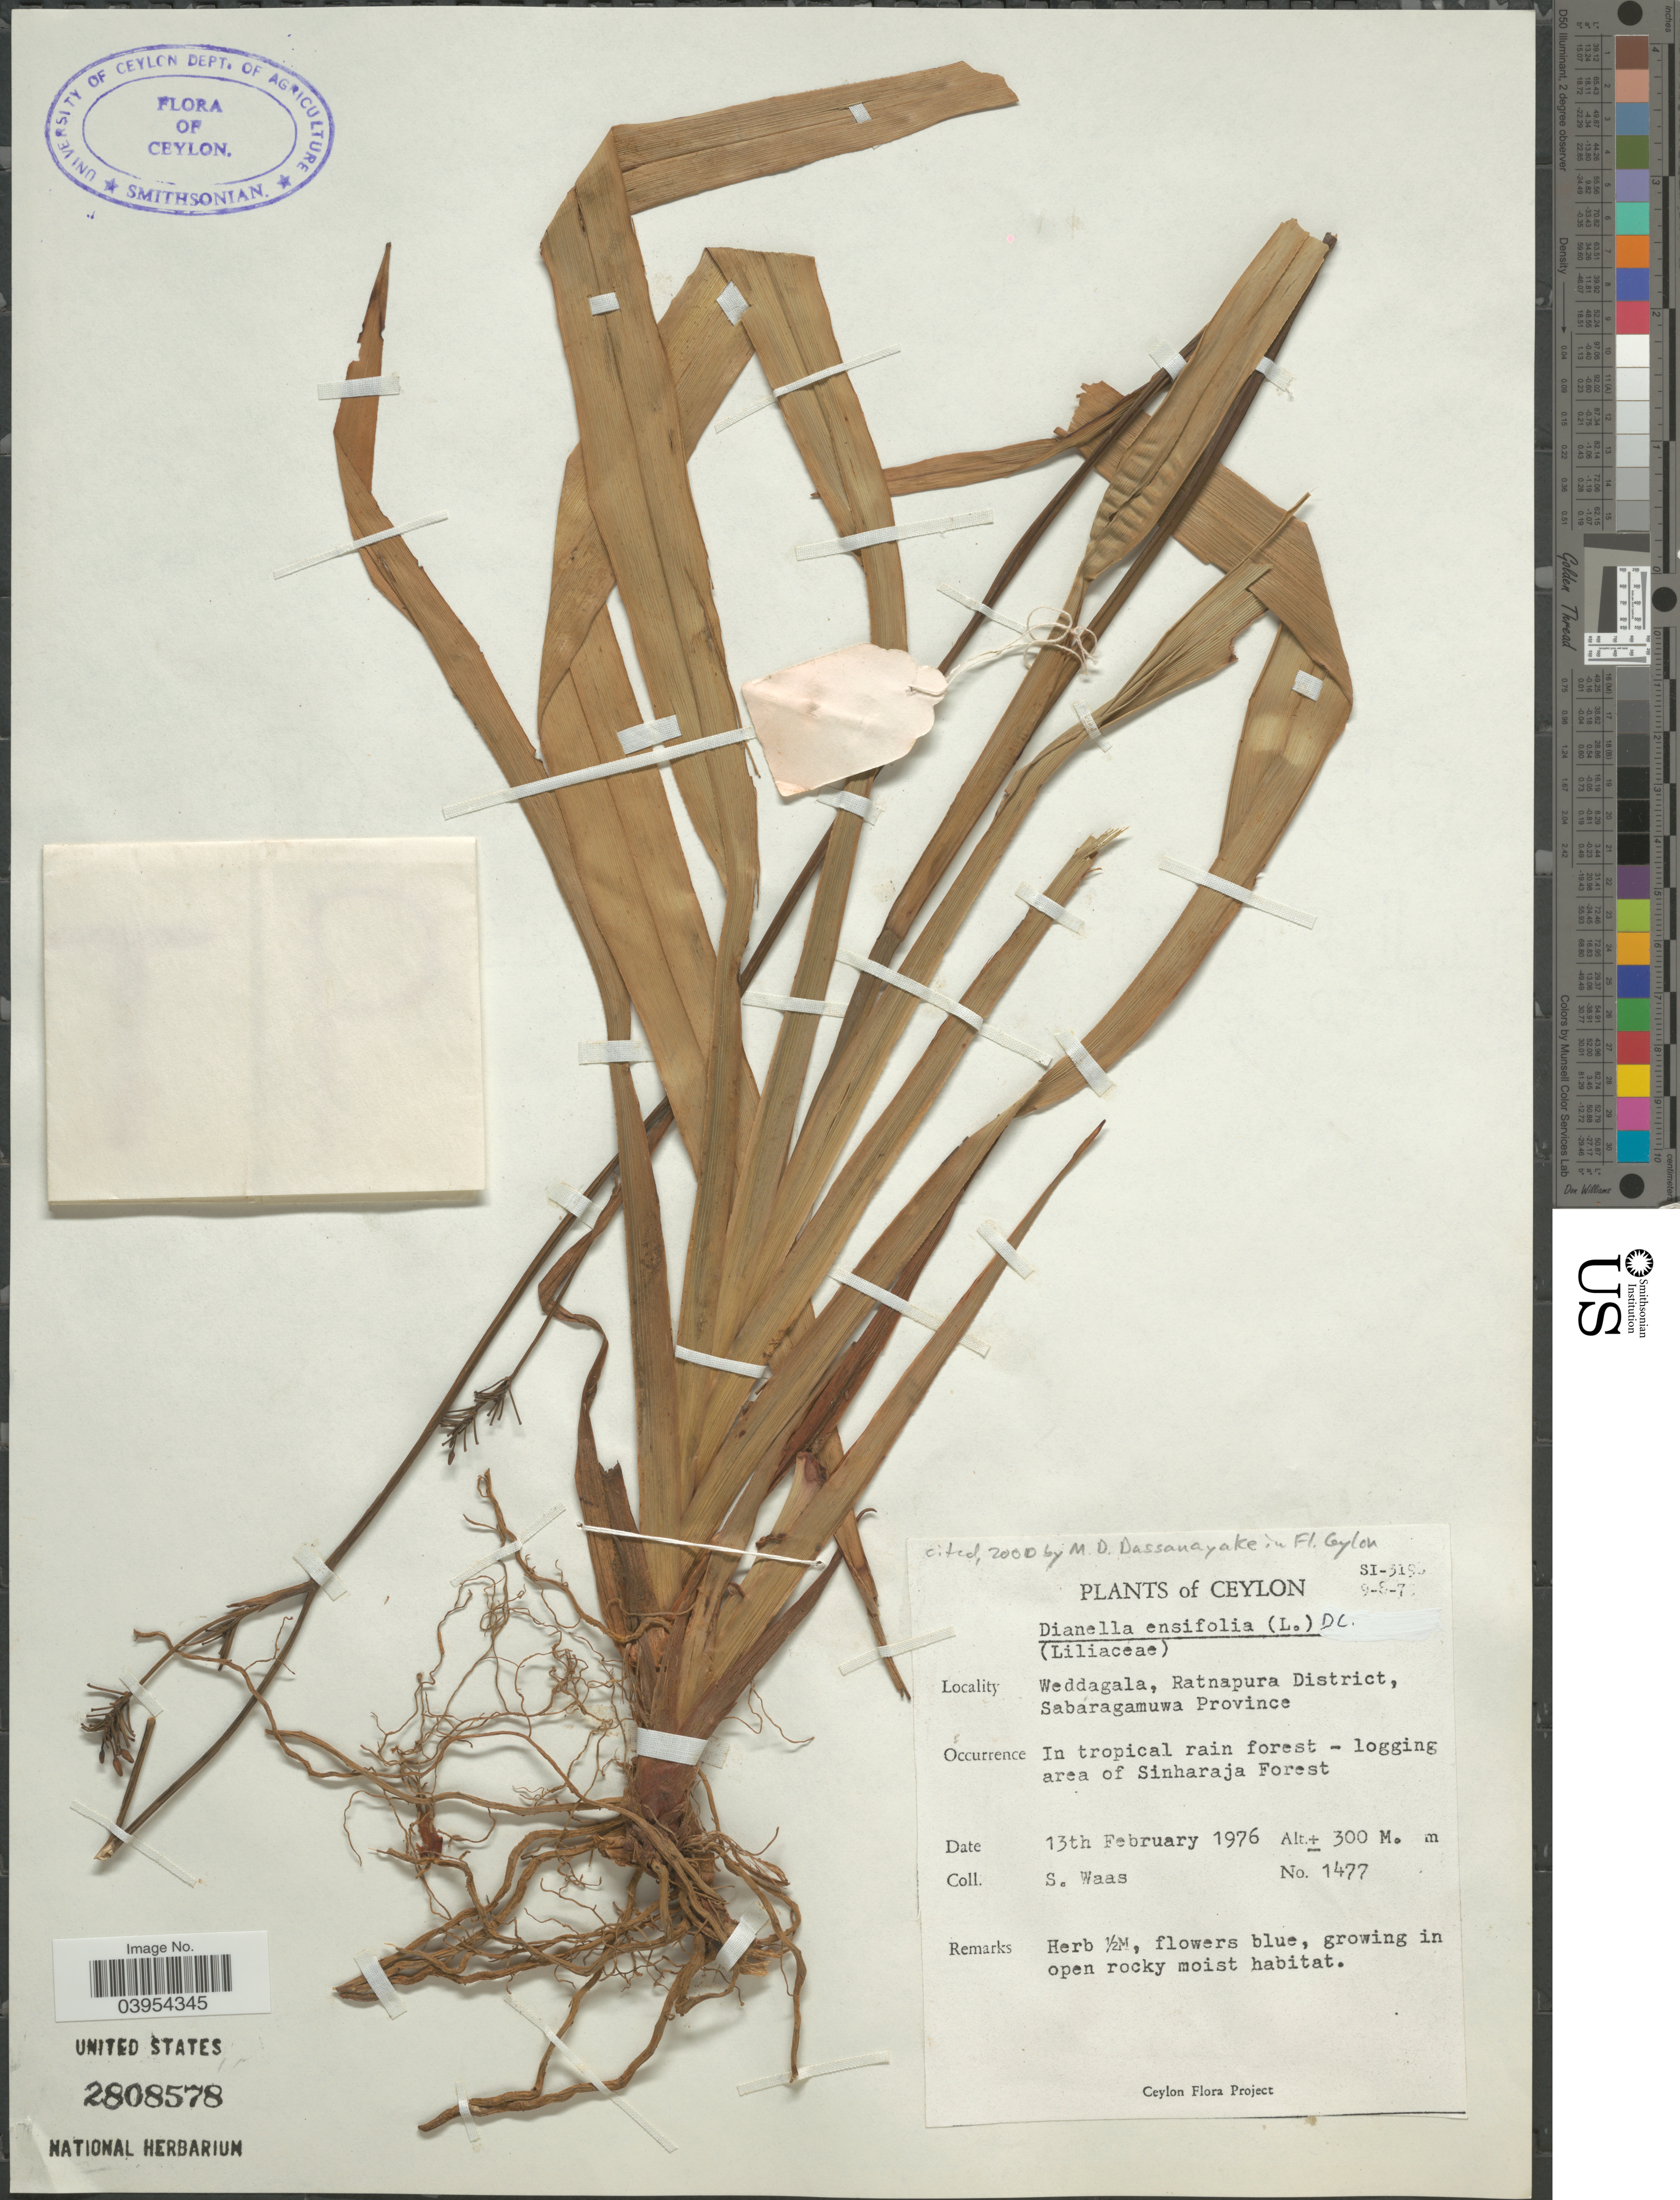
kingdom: Plantae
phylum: Tracheophyta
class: Liliopsida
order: Asparagales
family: Asphodelaceae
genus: Dianella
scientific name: Dianella ensifolia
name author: (L.) DC.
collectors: S. Waas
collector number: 1477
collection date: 1976-02-13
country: Sri Lanka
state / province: Sabaragamuwa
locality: Ceylon. Weddagala, Ratnapura District. In tropical rain forest- logging area of Sinharaja Forest.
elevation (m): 300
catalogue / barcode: US 2808578